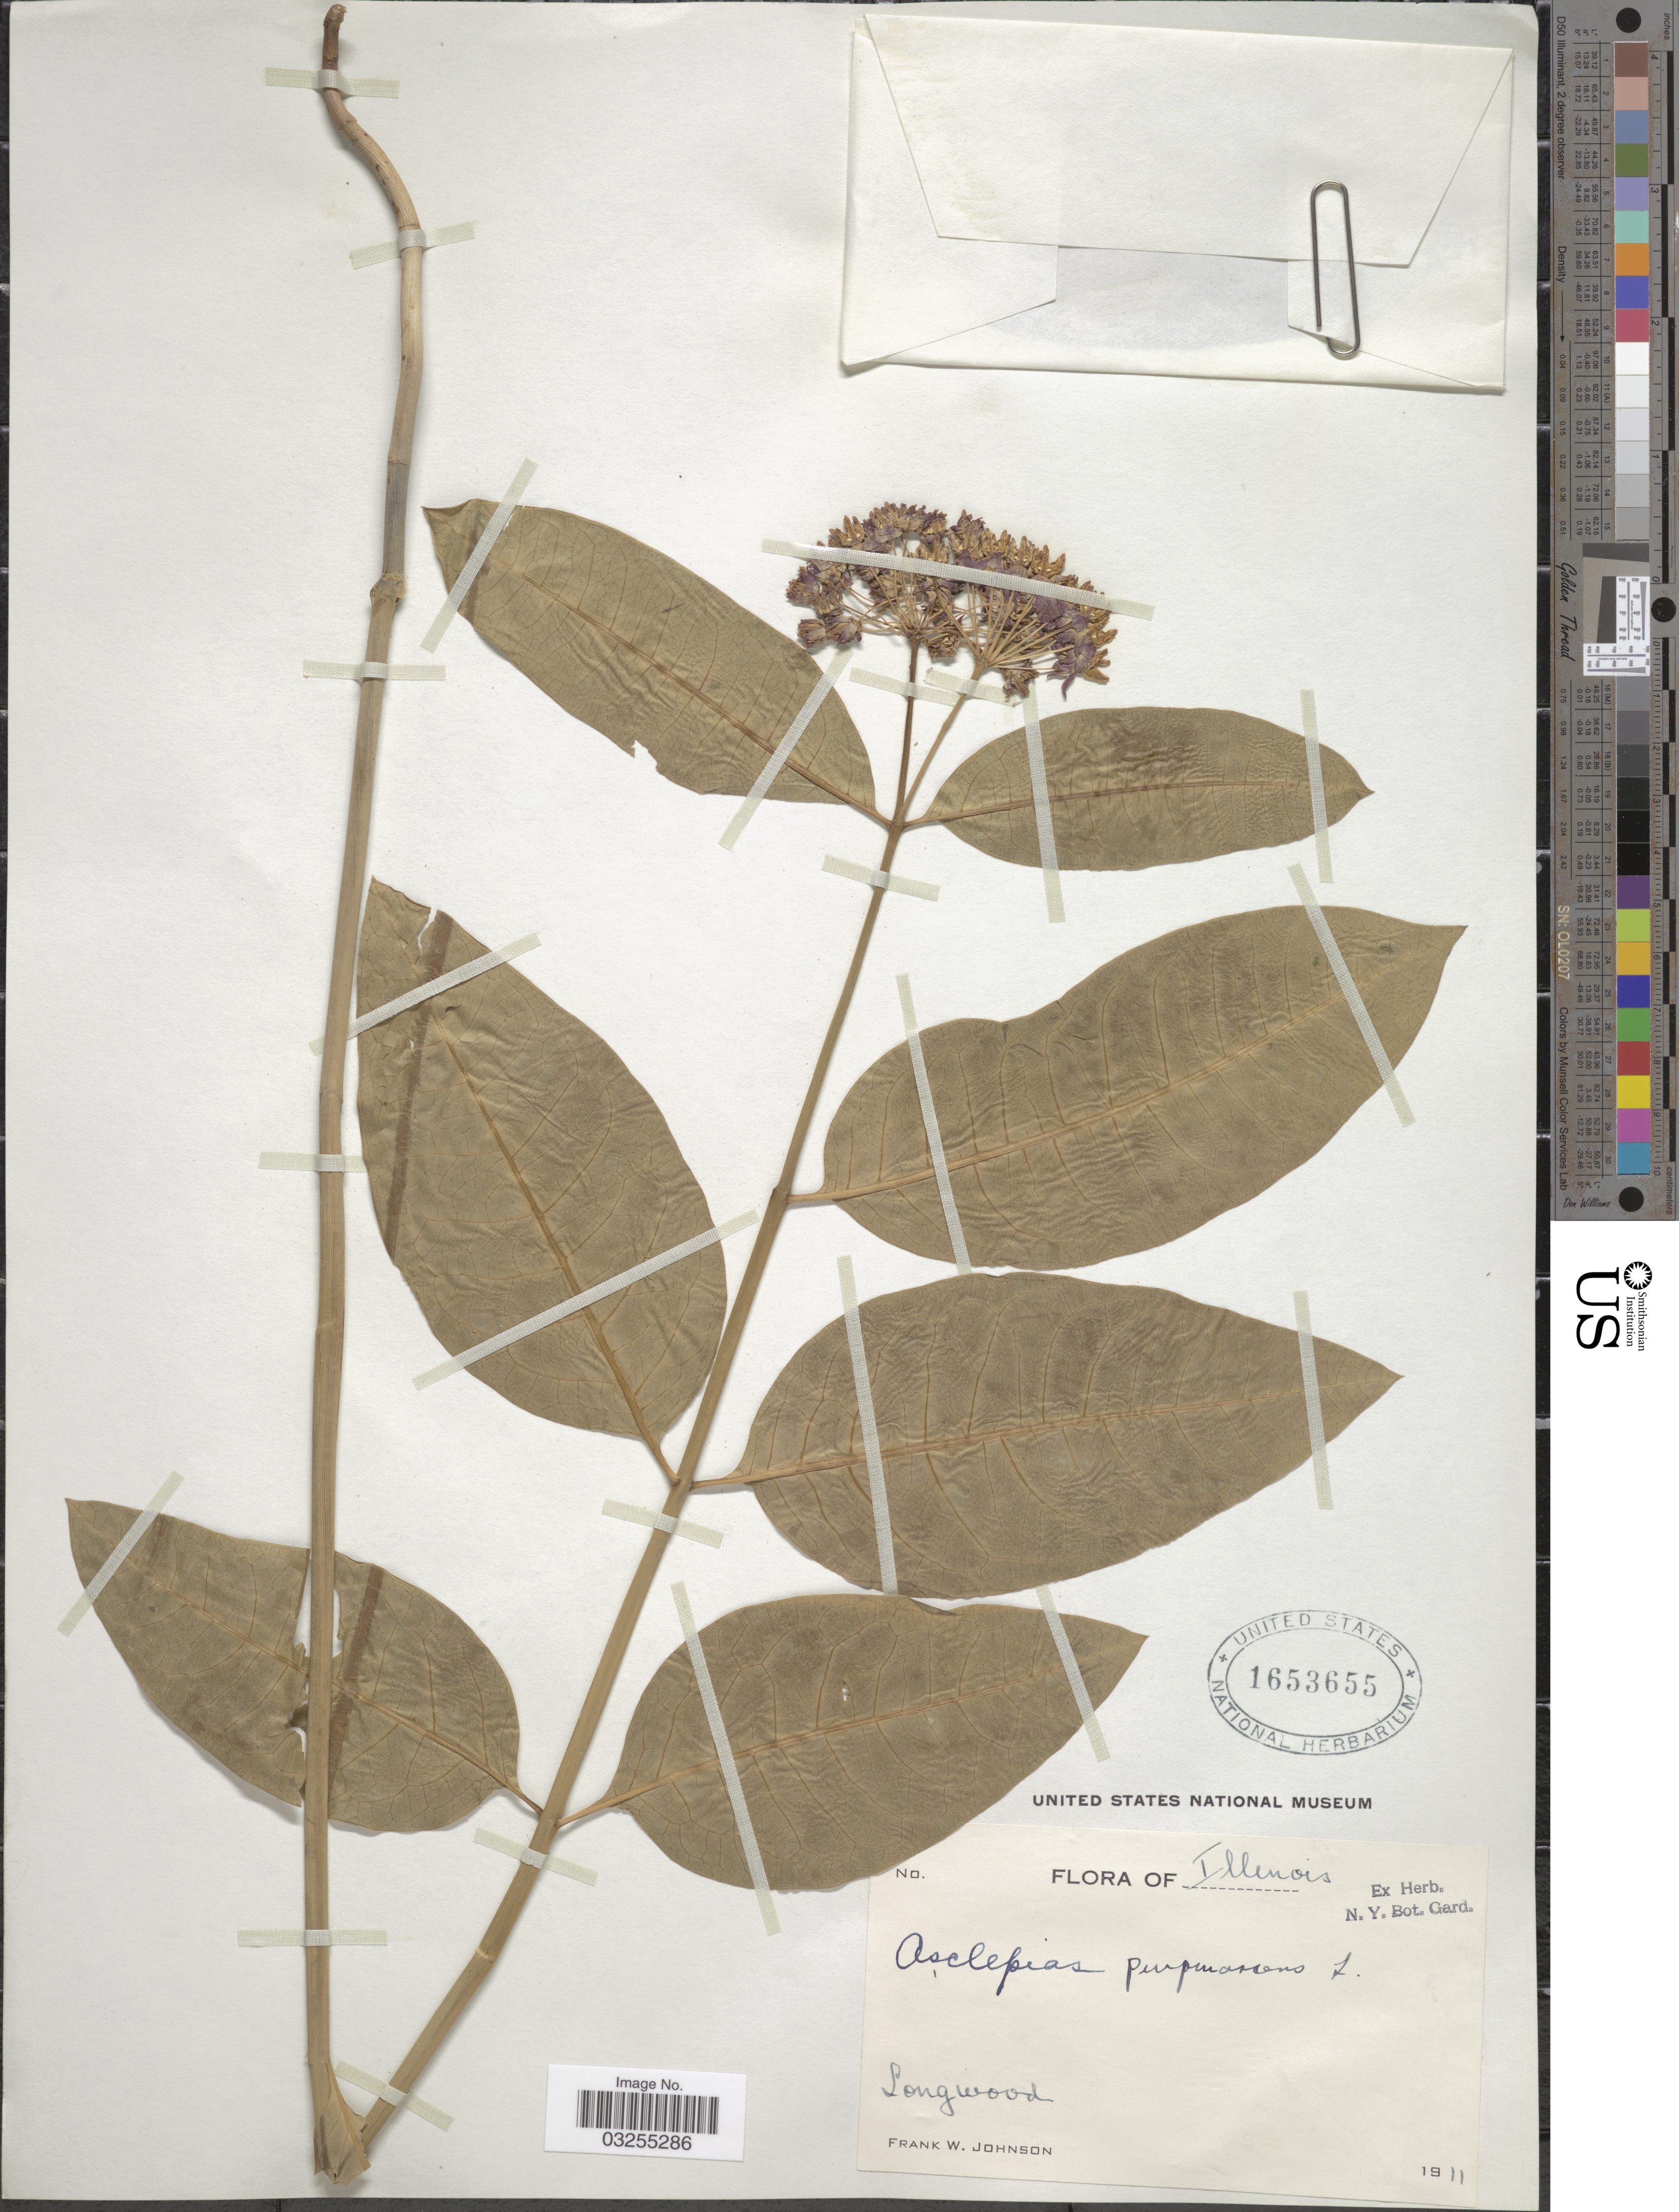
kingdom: Plantae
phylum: Tracheophyta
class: Magnoliopsida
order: Gentianales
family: Apocynaceae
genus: Asclepias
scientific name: Asclepias purpurascens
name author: L.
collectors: F. W. Johnson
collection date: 1911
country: United States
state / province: Illinois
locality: Longwood.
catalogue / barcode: US 1653655